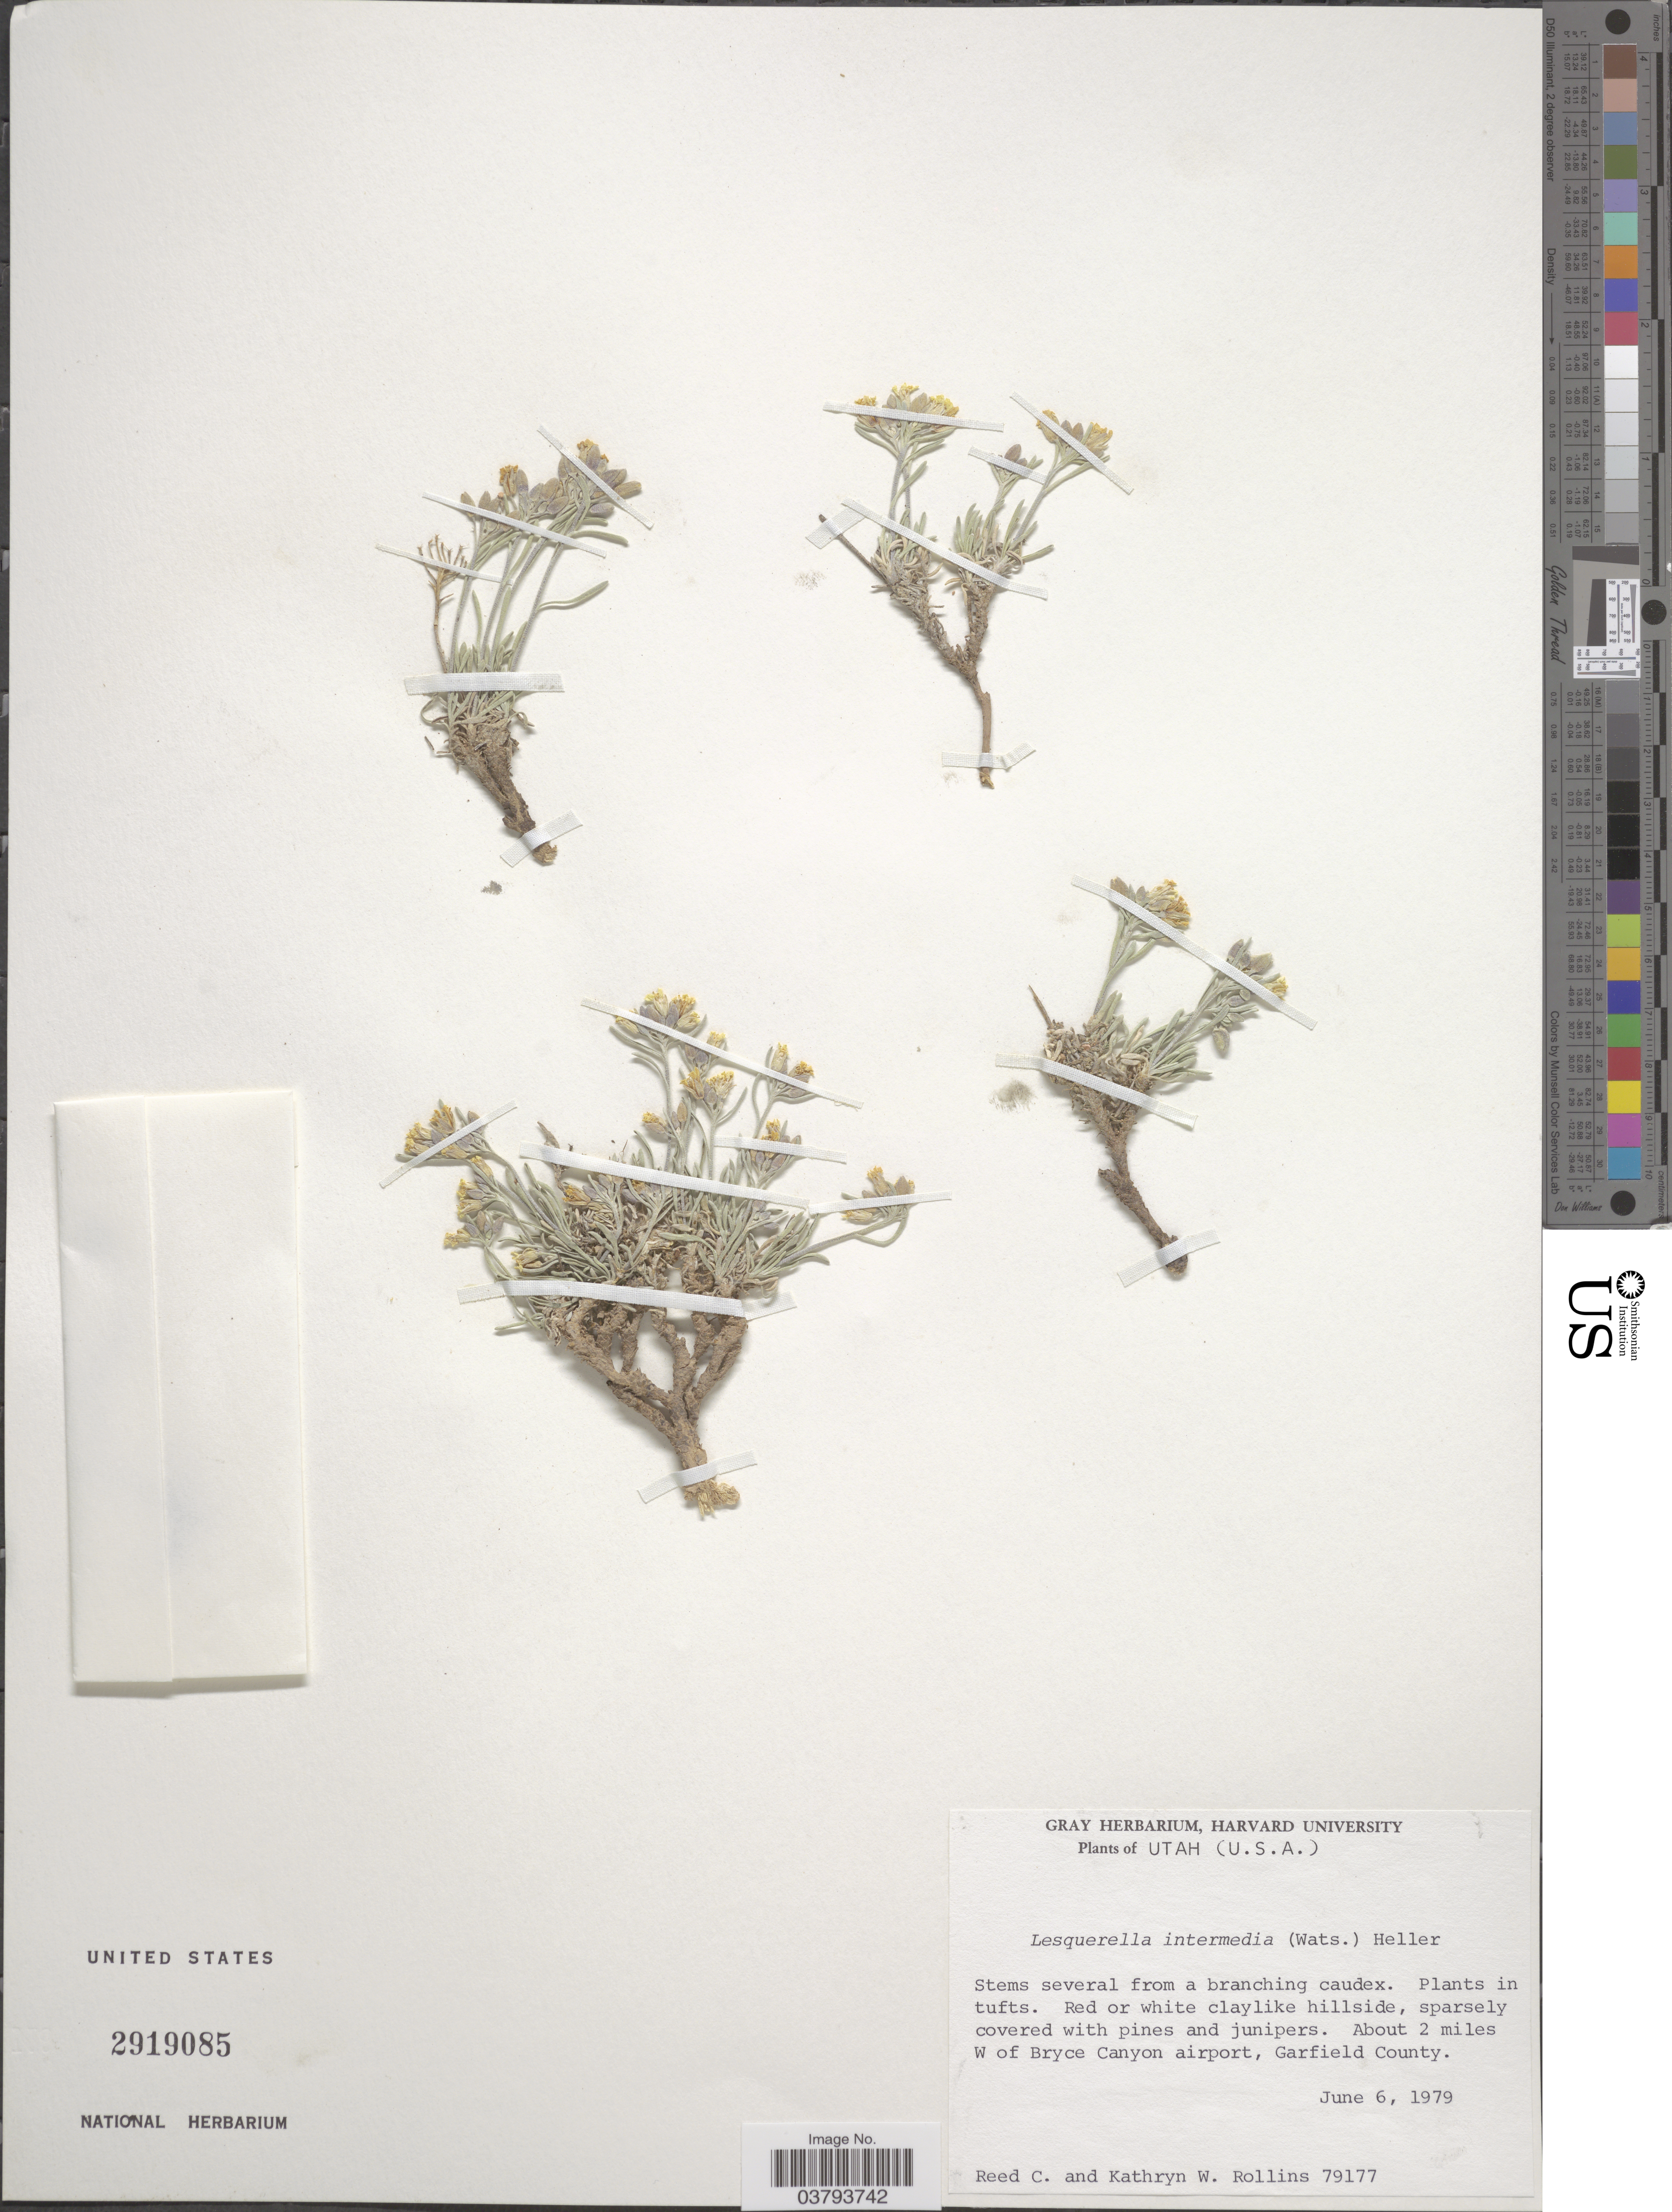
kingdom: Plantae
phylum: Tracheophyta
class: Magnoliopsida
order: Brassicales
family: Brassicaceae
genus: Lesquerella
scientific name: Lesquerella intermedia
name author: (S. Watson) A. Heller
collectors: R. C. Rollins & K. W. Rollins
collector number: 79177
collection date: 1979-06-06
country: United States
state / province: Utah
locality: About 2 miles W of Bryce Canyon airport, Garfield County.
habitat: red or white clay-like hillside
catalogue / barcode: US 2919085